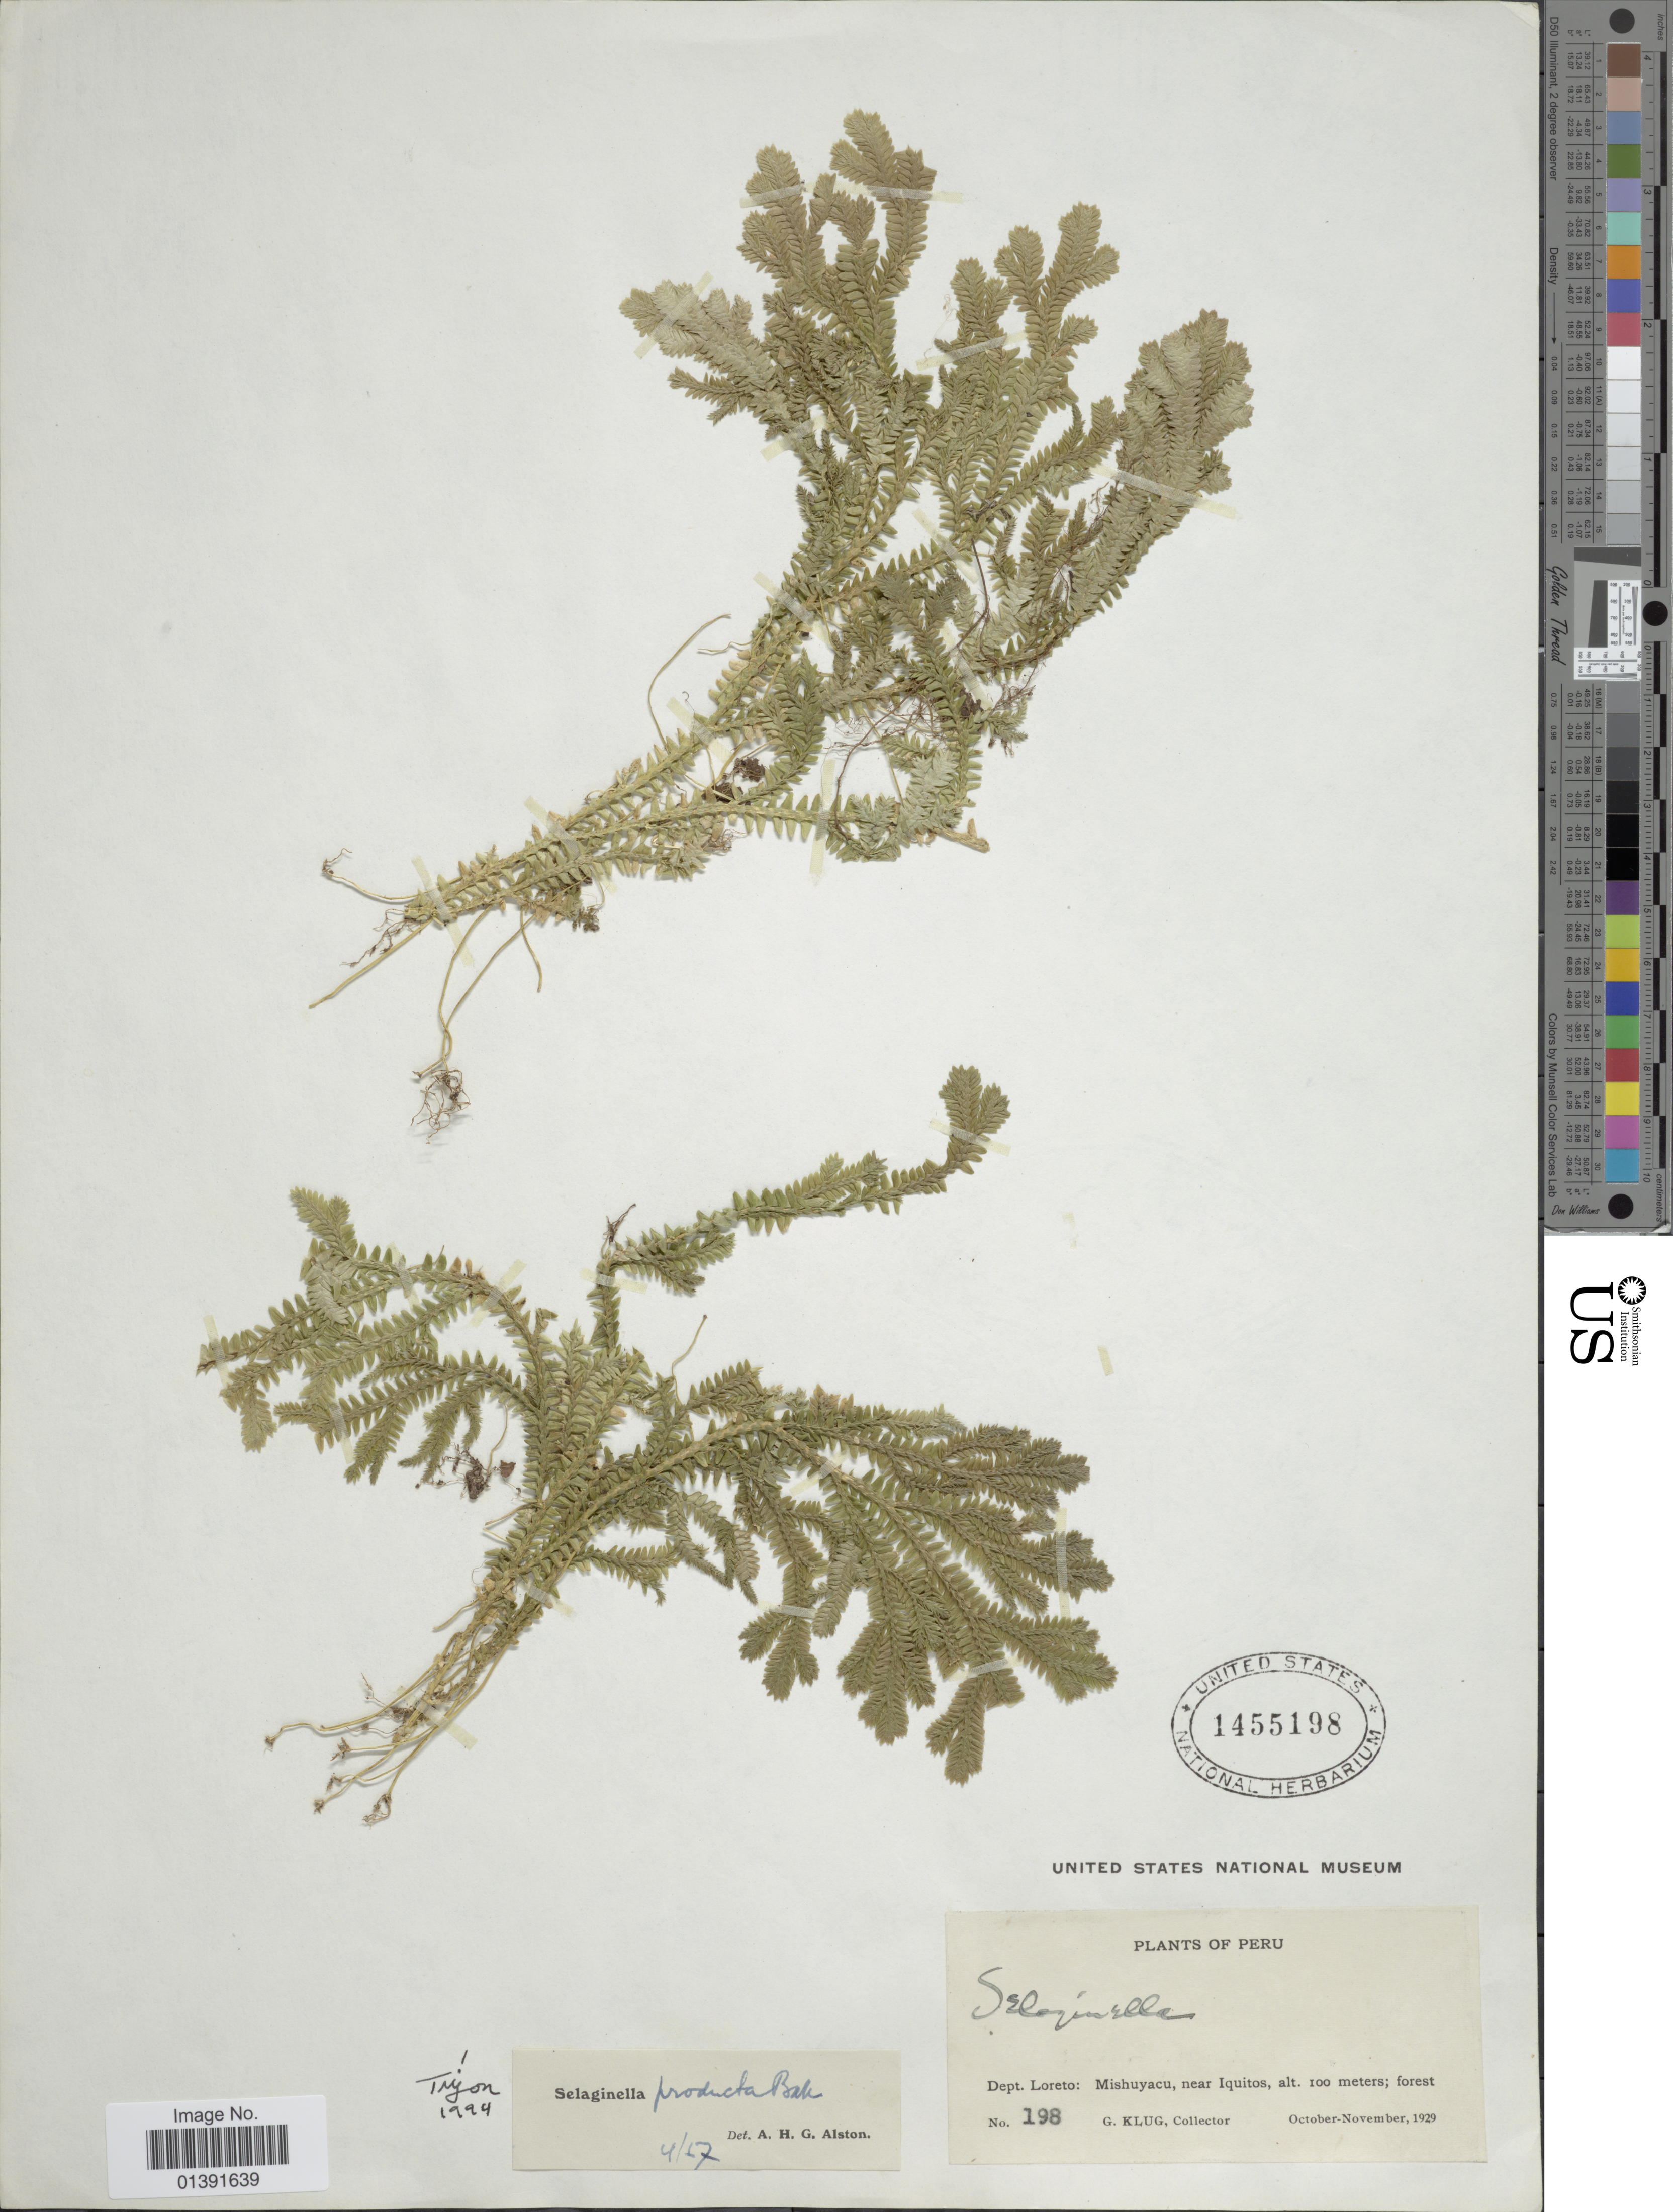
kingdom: Plantae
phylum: Tracheophyta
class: Lycopodiopsida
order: Selaginellales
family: Selaginellaceae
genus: Selaginella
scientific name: Selaginella producta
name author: Baker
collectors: G. Klug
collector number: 198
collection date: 1929-10/1929-11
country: Peru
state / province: Loreto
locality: Mishuyacu, near Iquitos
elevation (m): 100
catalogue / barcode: US 1455198